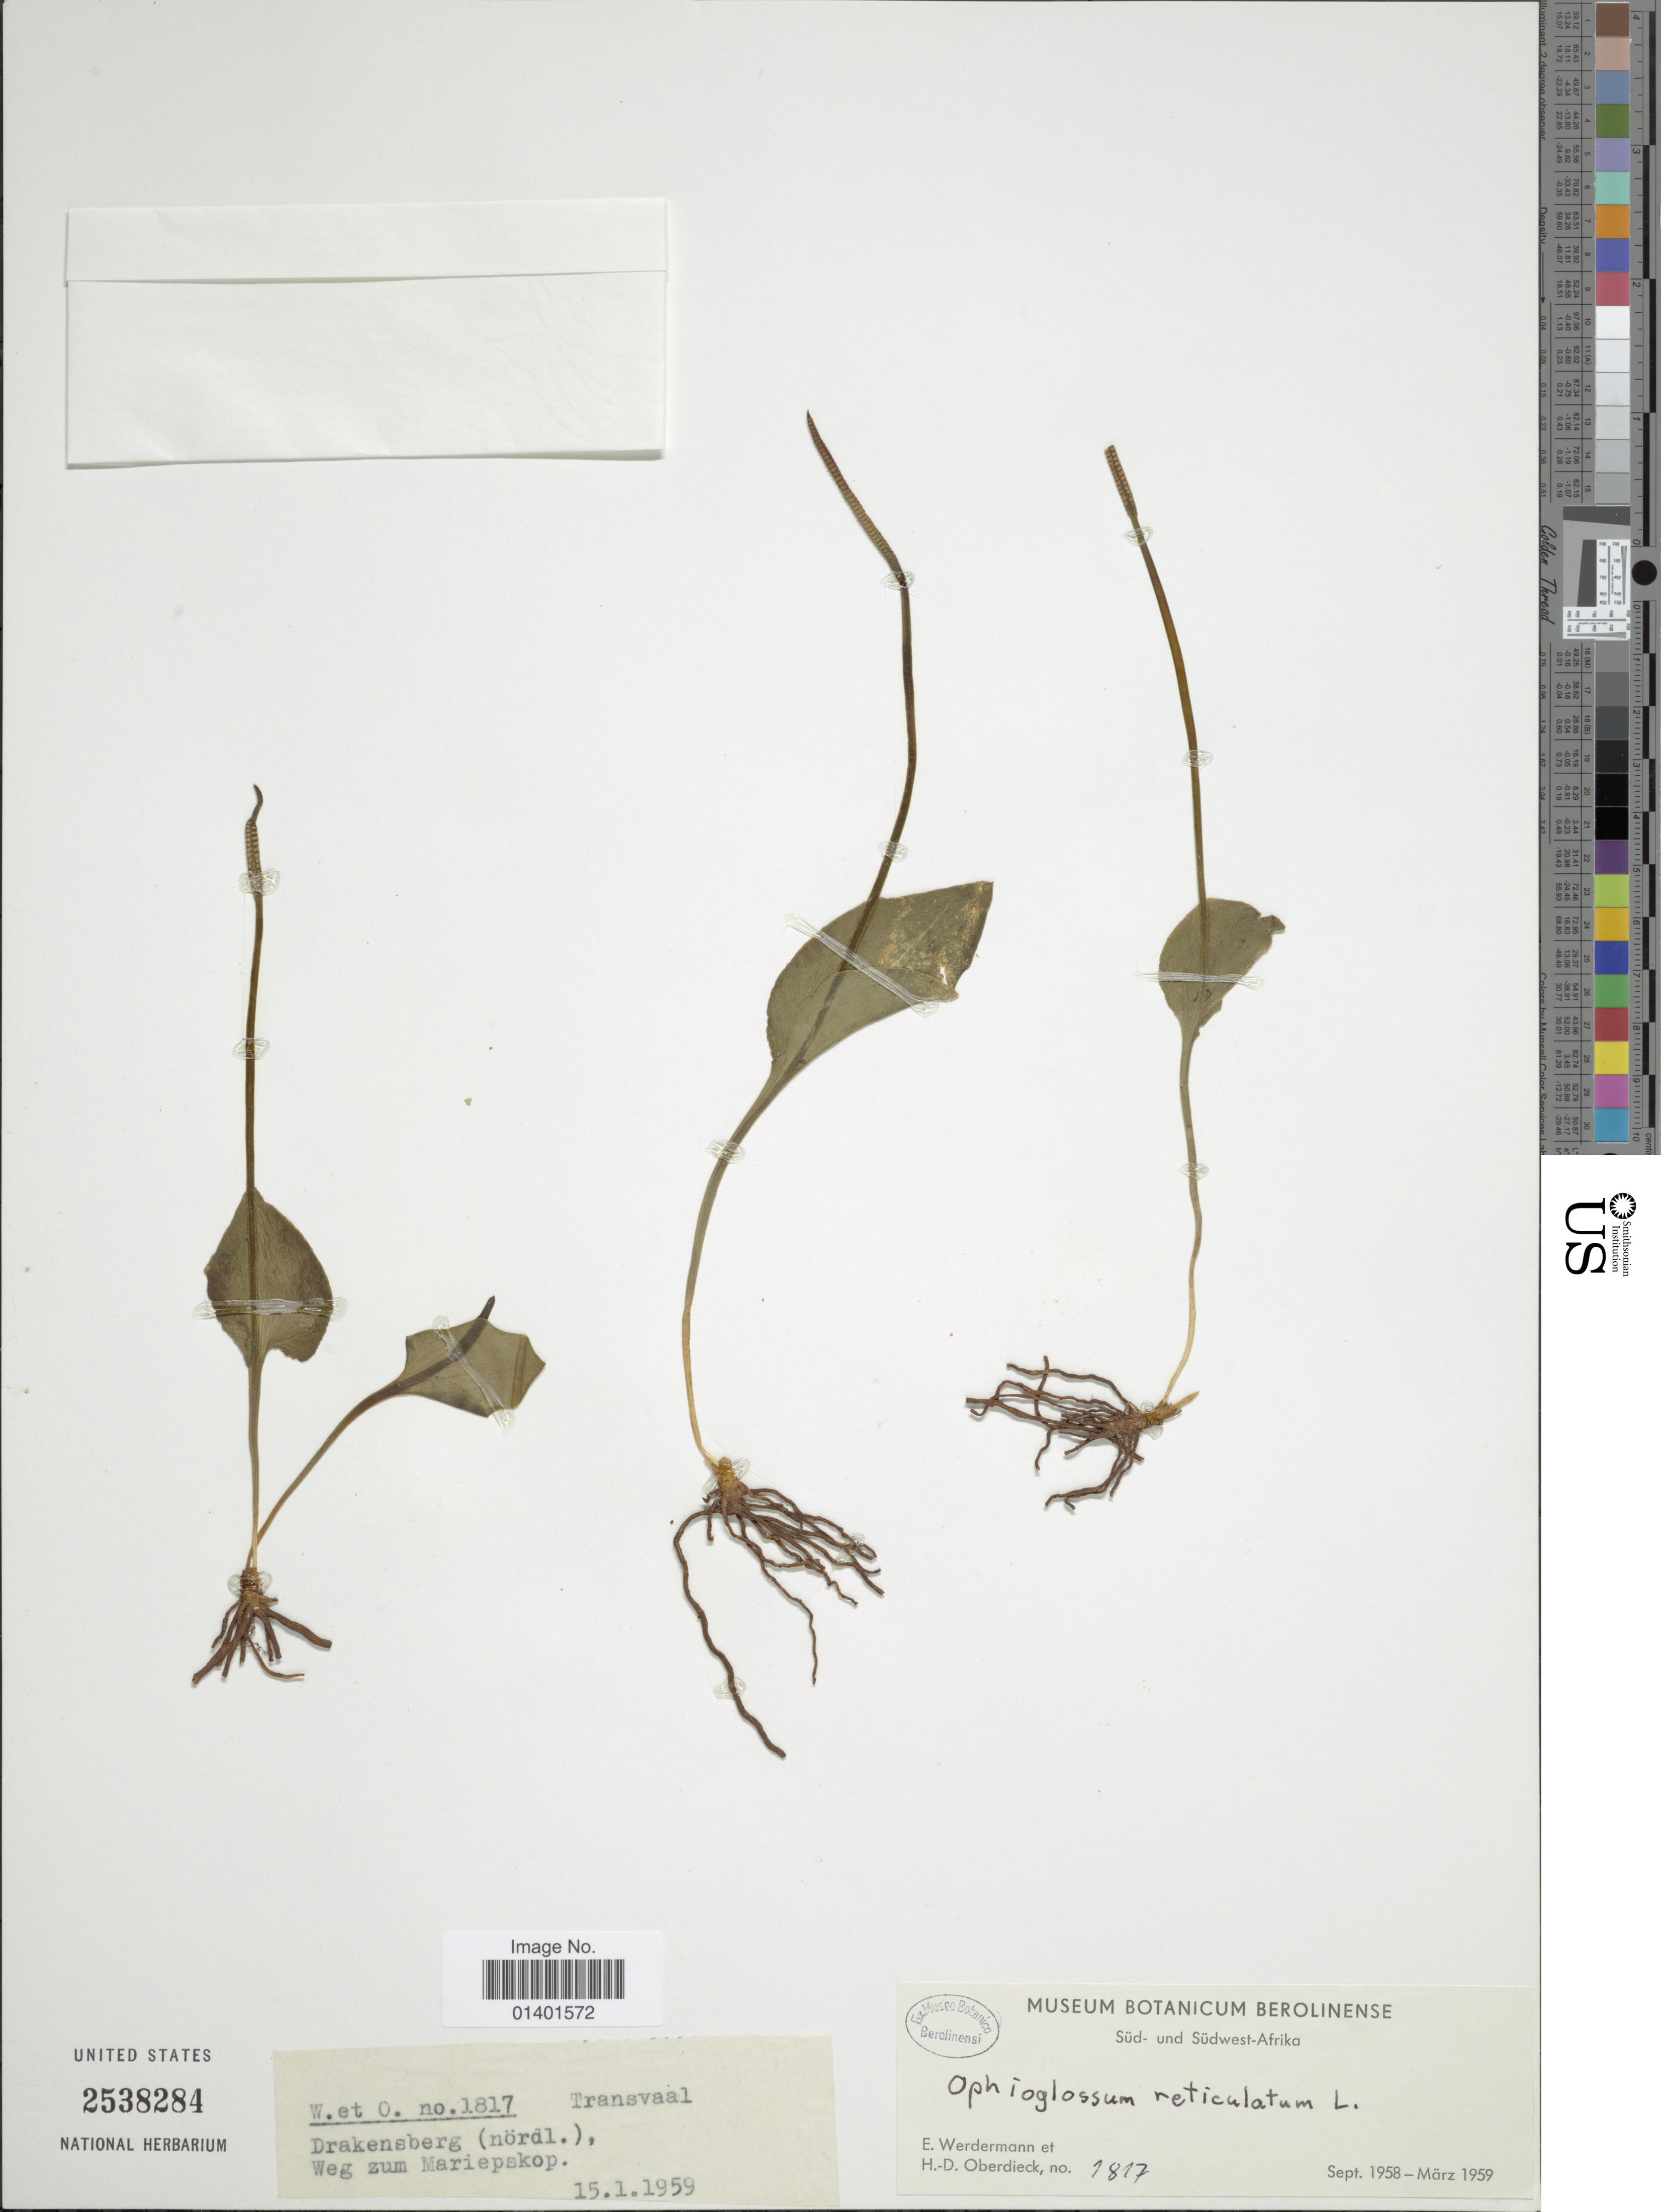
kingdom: Plantae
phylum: Tracheophyta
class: Polypodiopsida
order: Ophioglossales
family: Ophioglossaceae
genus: Ophioglossum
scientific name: Ophioglossum reticulatum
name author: L.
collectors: E. Werdermann & H. Oberdieck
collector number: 1817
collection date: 1959-01-15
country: South Africa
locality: Transvaal, Drakensberg (nordl), weg zum Mariepkop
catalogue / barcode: US 2538284